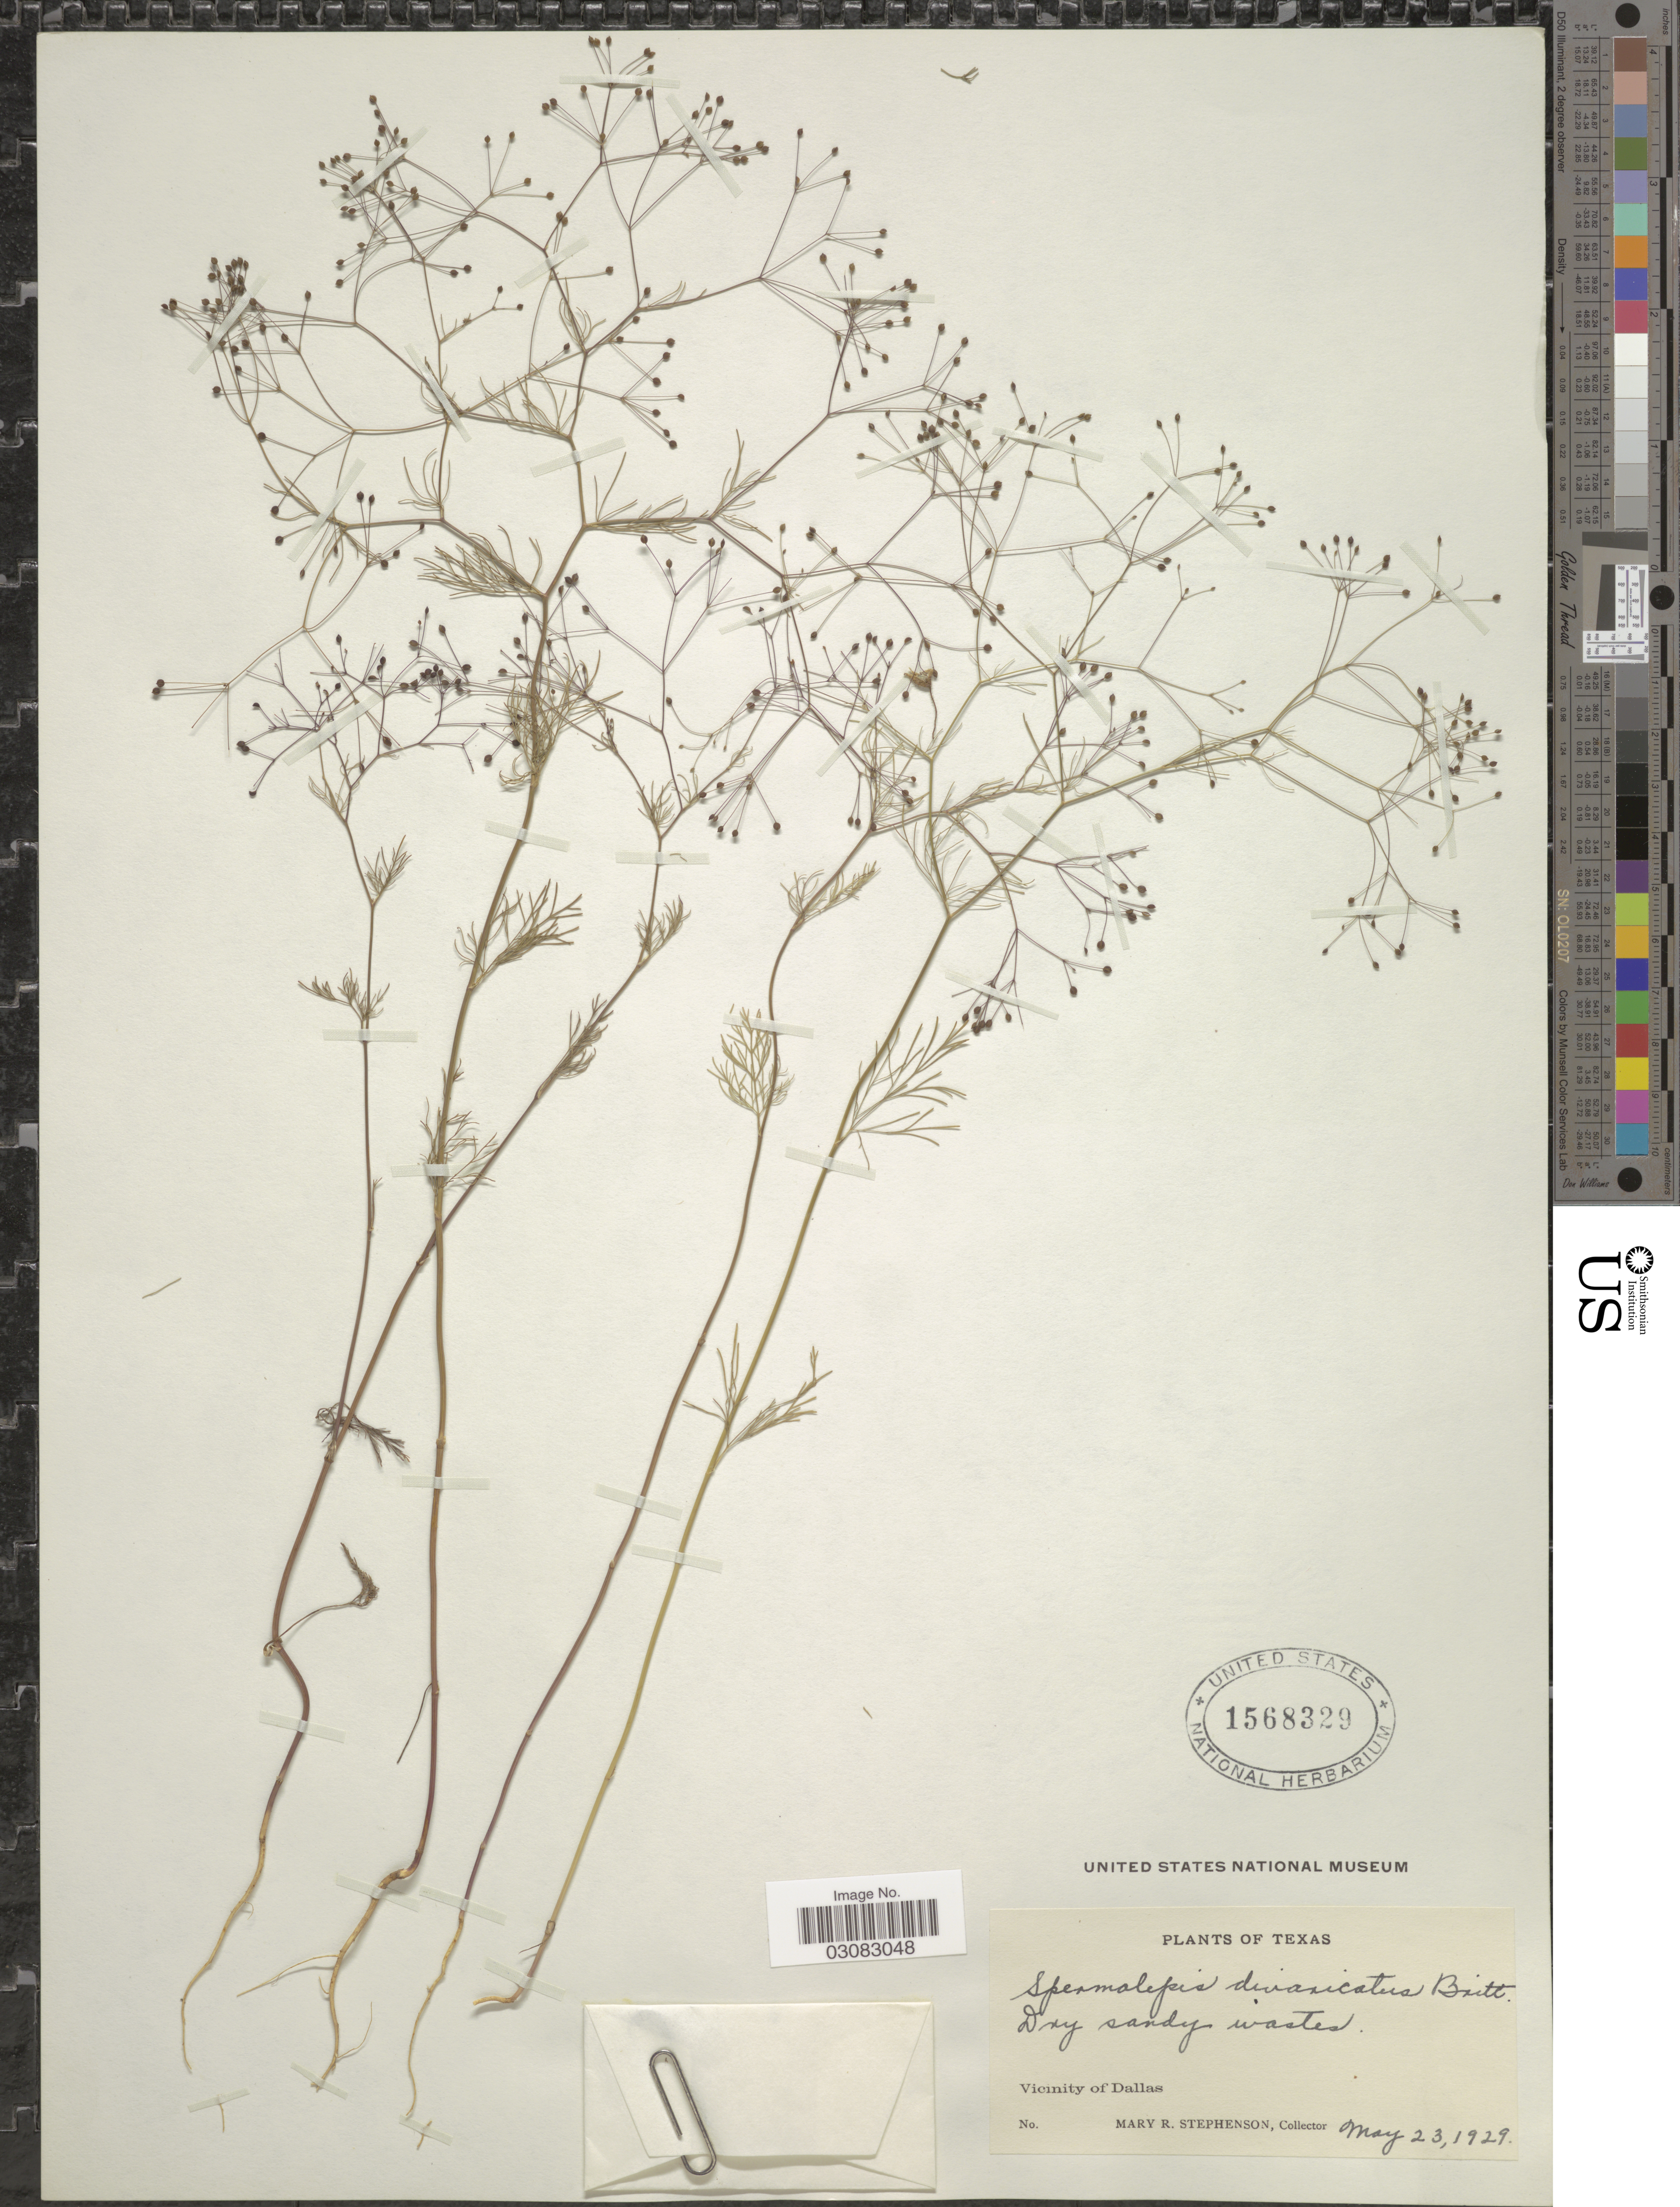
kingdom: Plantae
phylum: Tracheophyta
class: Magnoliopsida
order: Apiales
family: Apiaceae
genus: Spermolepis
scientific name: Spermolepis divaricata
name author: (Walter) Raf.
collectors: M. Stephenson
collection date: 1929-05-23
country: United States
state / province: Texas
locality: Vicinity of Dallas.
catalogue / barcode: US 1568329